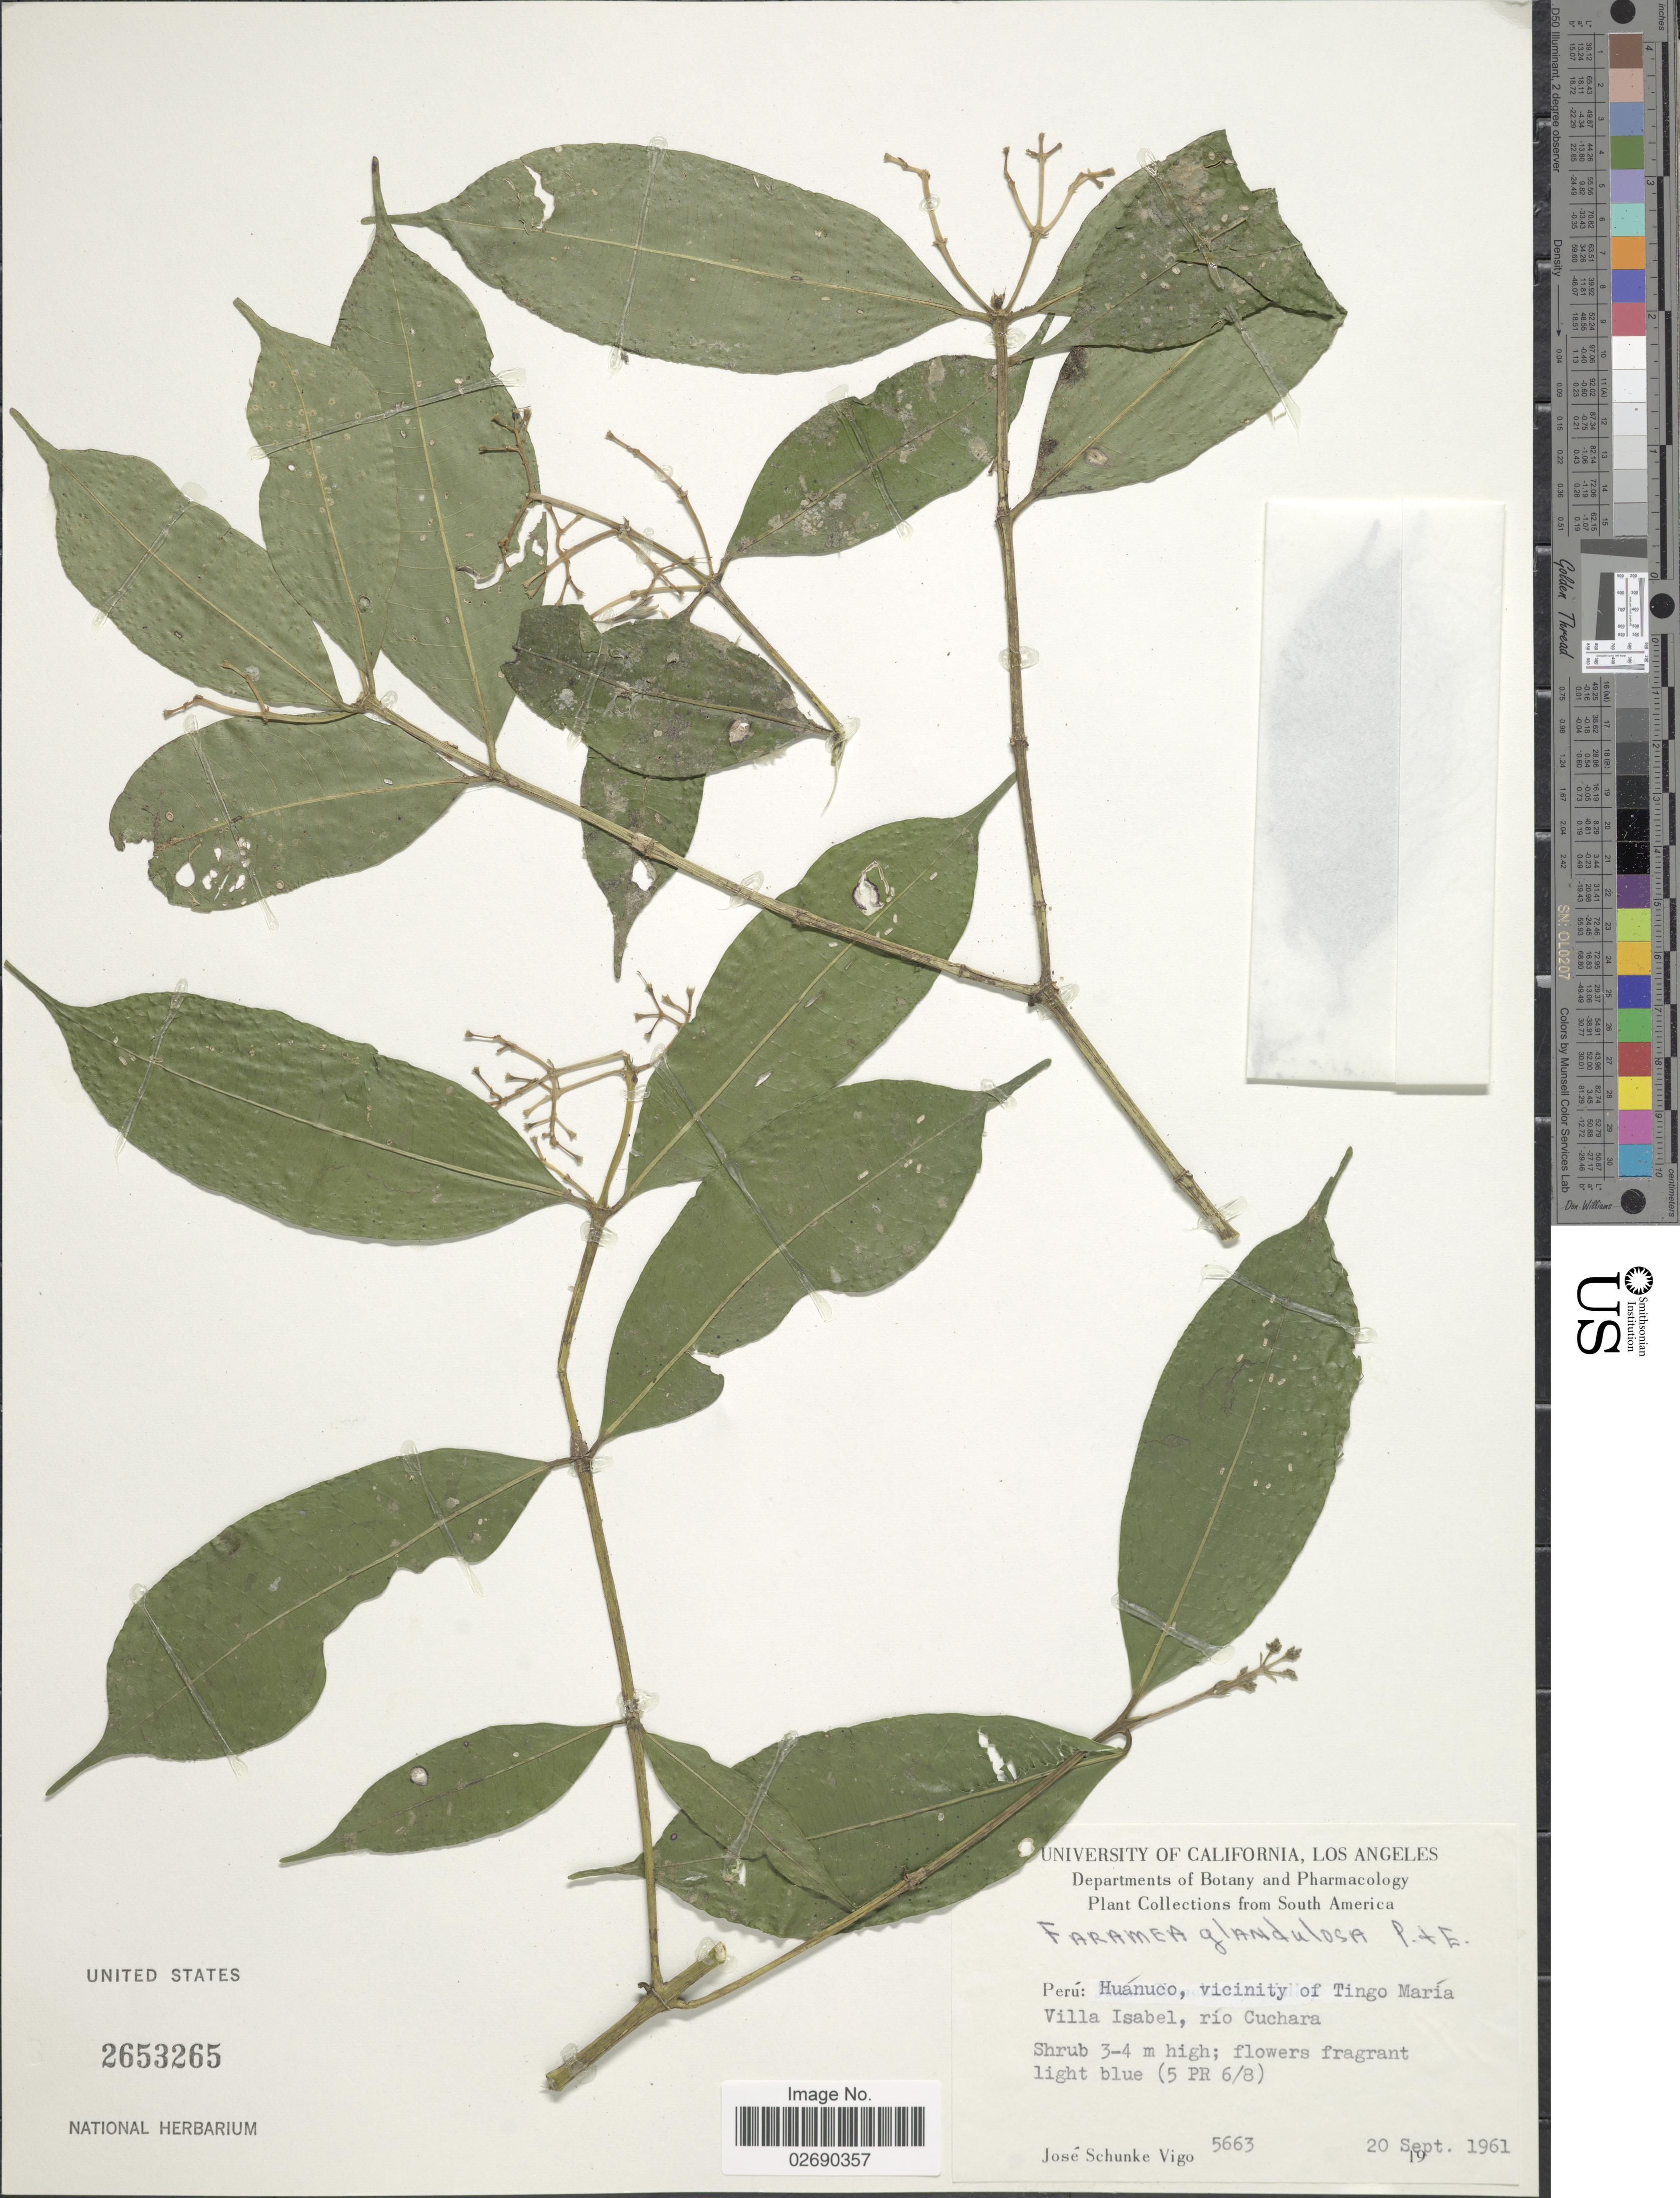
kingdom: Plantae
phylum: Tracheophyta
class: Magnoliopsida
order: Gentianales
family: Rubiaceae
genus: Faramea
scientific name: Faramea glandulosa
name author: Poepp.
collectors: J. Schunke Vigo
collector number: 5663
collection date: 1961-09-20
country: Peru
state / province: Huánuco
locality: Vicinity of Tingo María Villa Isabel, río Cuchura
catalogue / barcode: US 2653265